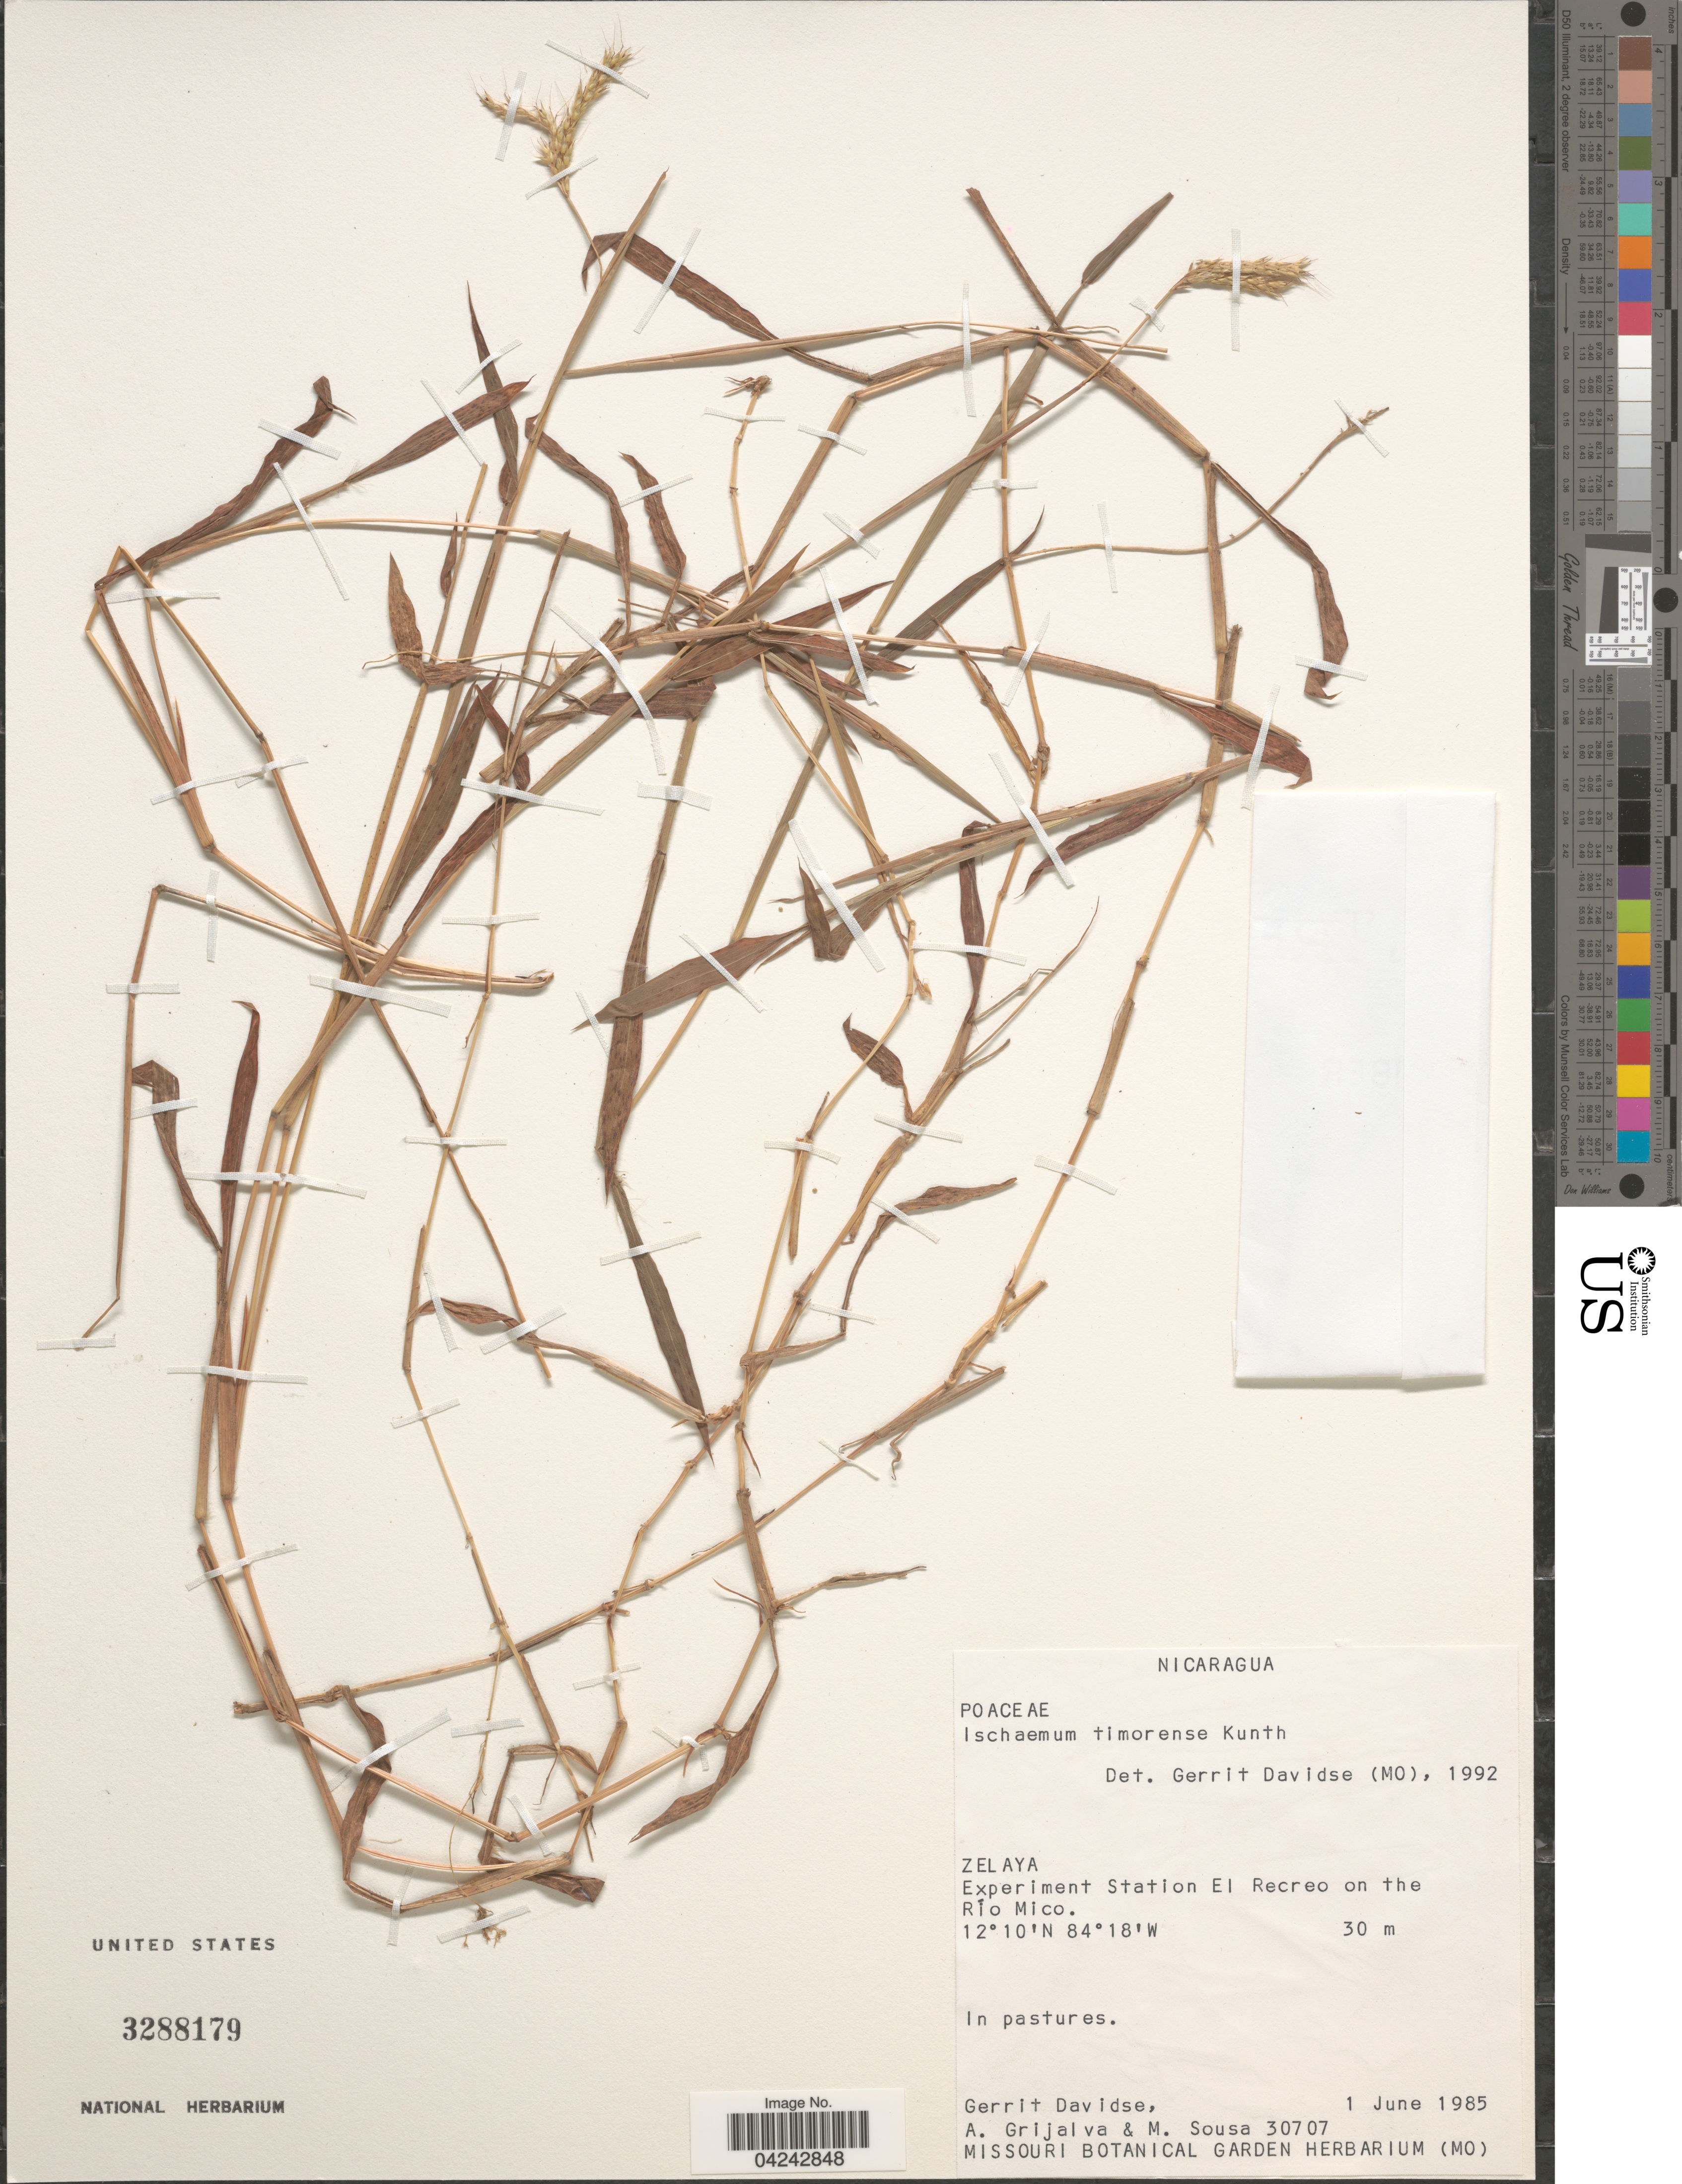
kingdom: Plantae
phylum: Tracheophyta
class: Liliopsida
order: Poales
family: Poaceae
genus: Ischaemum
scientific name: Ischaemum timorense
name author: Kunth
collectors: G. Davidse, A. Grijalva & M. Sousa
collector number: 30707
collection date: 1985-06-01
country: Nicaragua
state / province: Atlántico Sur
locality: Zelaya. Experiment Station El Recreo on the Río Mico.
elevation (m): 30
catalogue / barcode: US 3288179